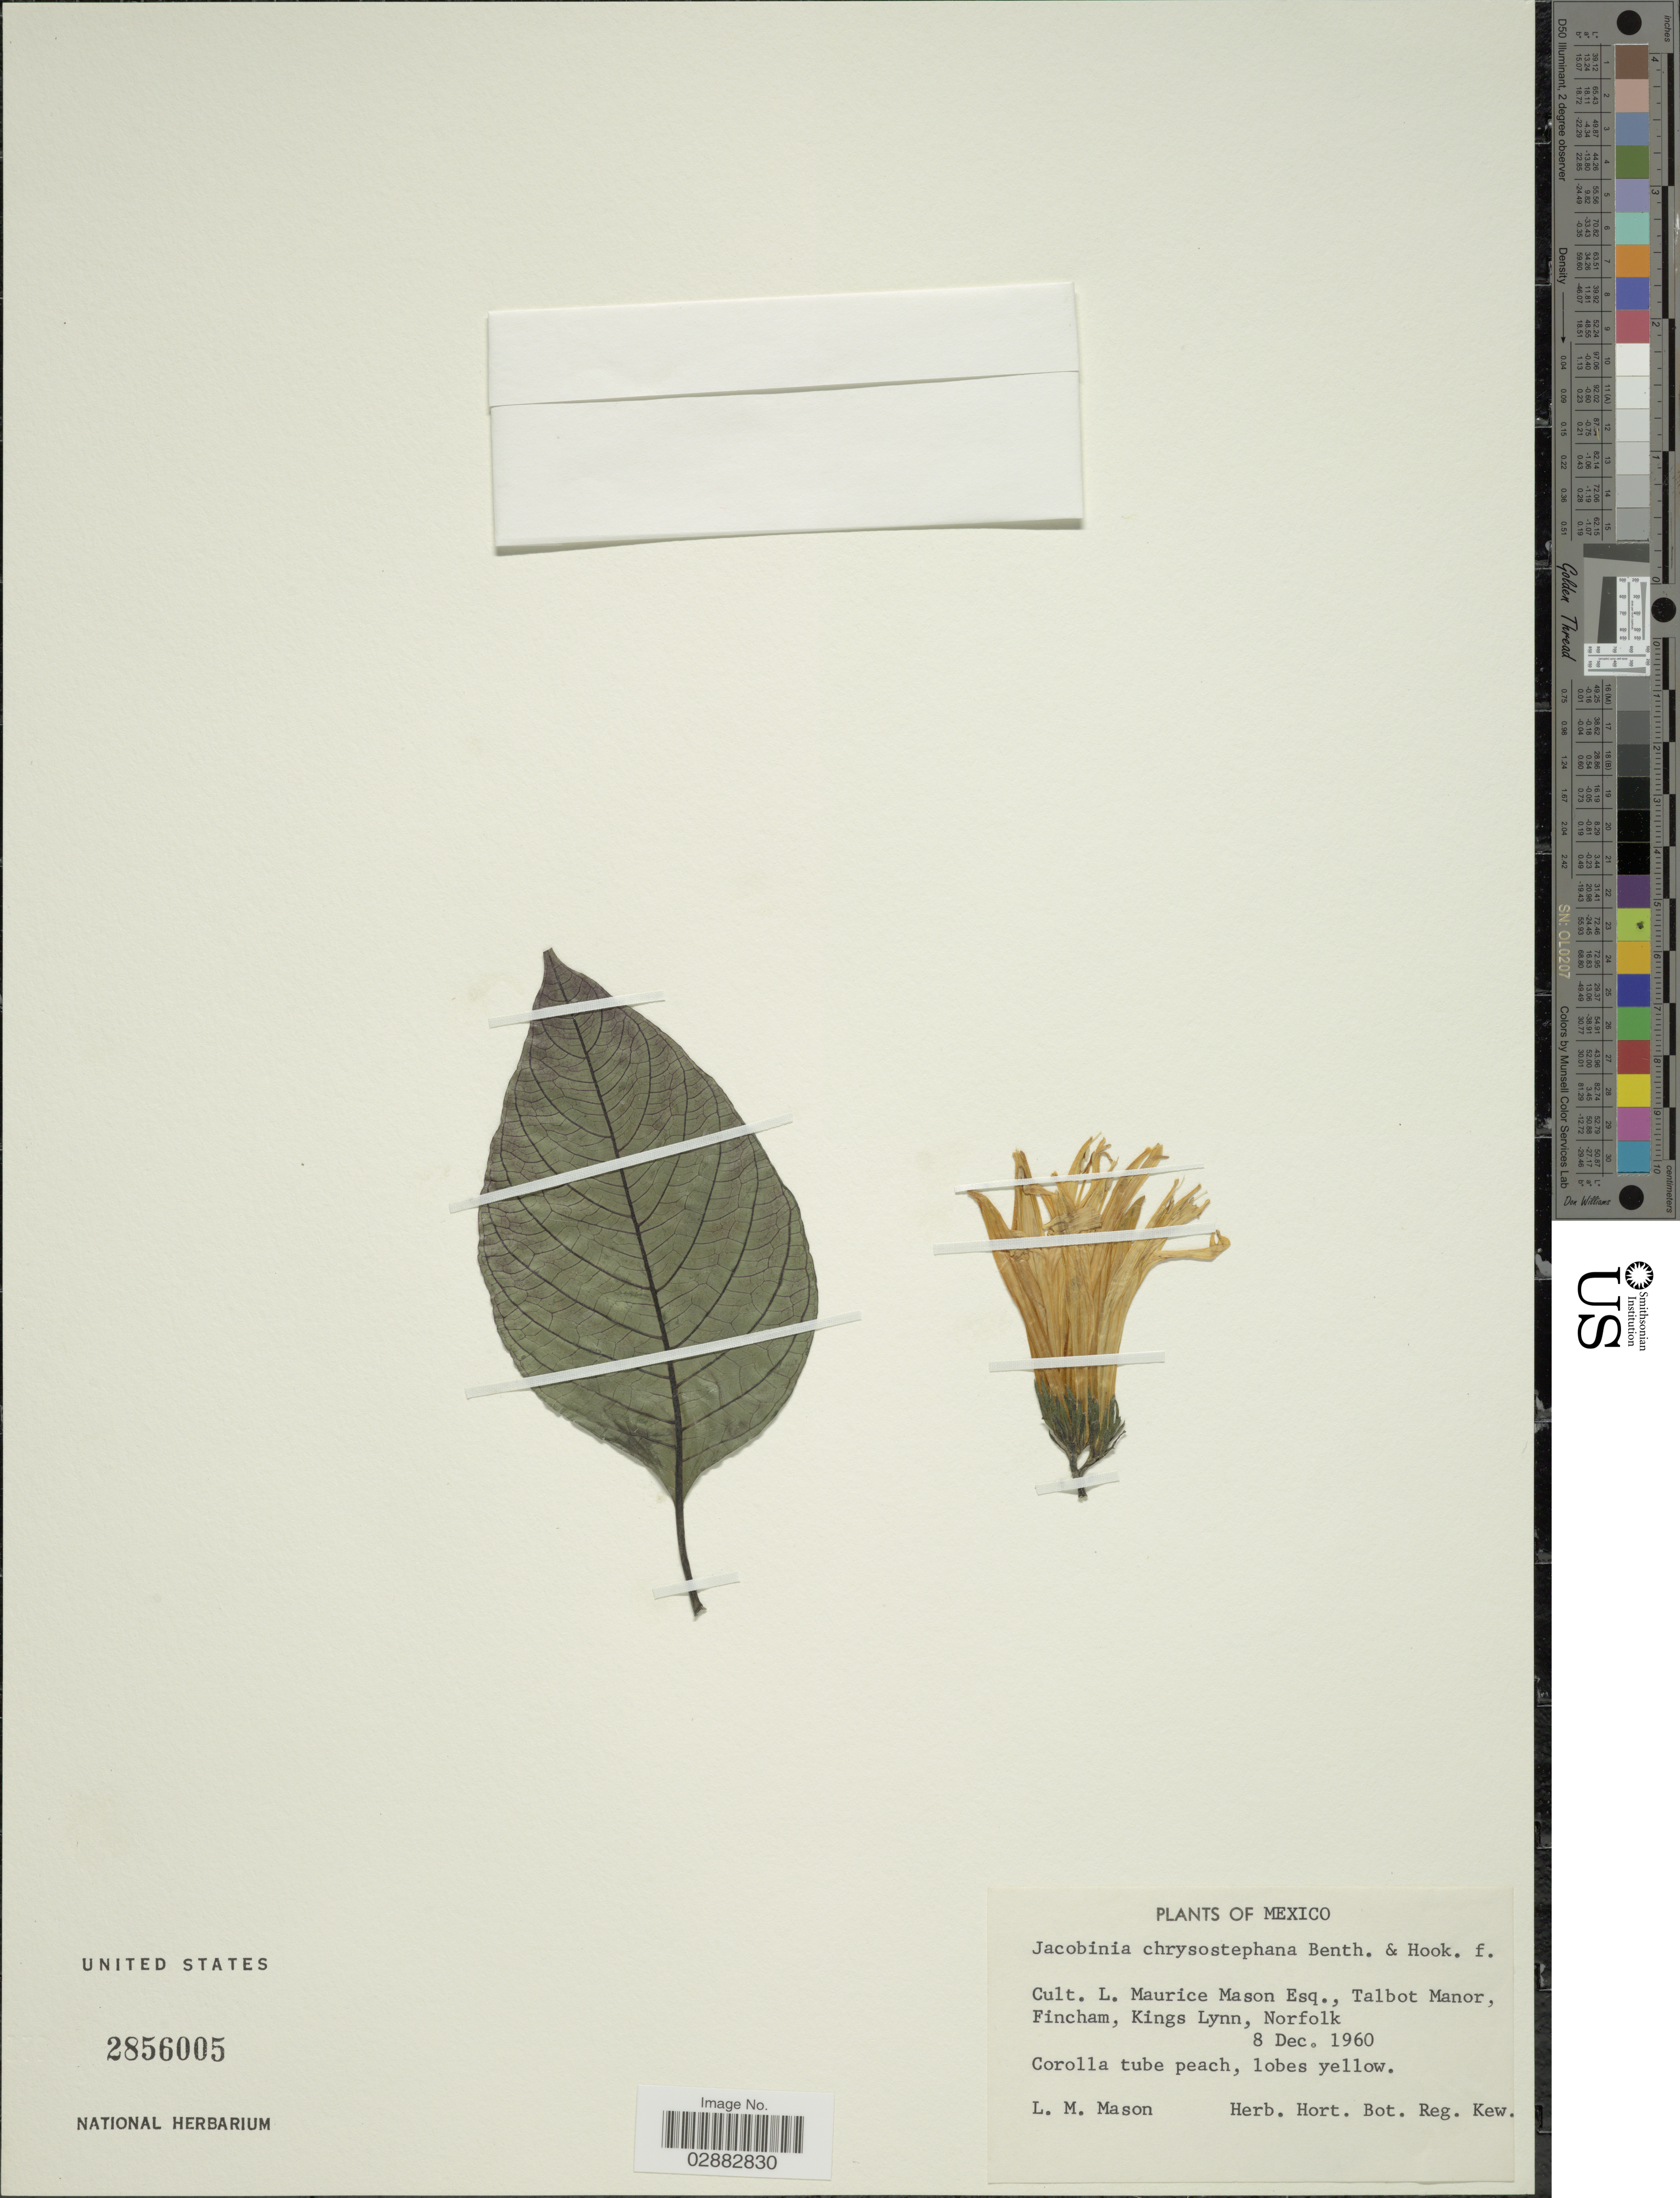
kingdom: Plantae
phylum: Tracheophyta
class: Magnoliopsida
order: Lamiales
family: Acanthaceae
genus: Jacobinia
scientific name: Jacobinia chrysostephana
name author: (Hook. f.) Benth. & Hook. f.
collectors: L. Mason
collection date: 1960-12-08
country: United Kingdom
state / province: England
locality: Talbot Manor, Fincham, Kings Lynn, Norfolk.